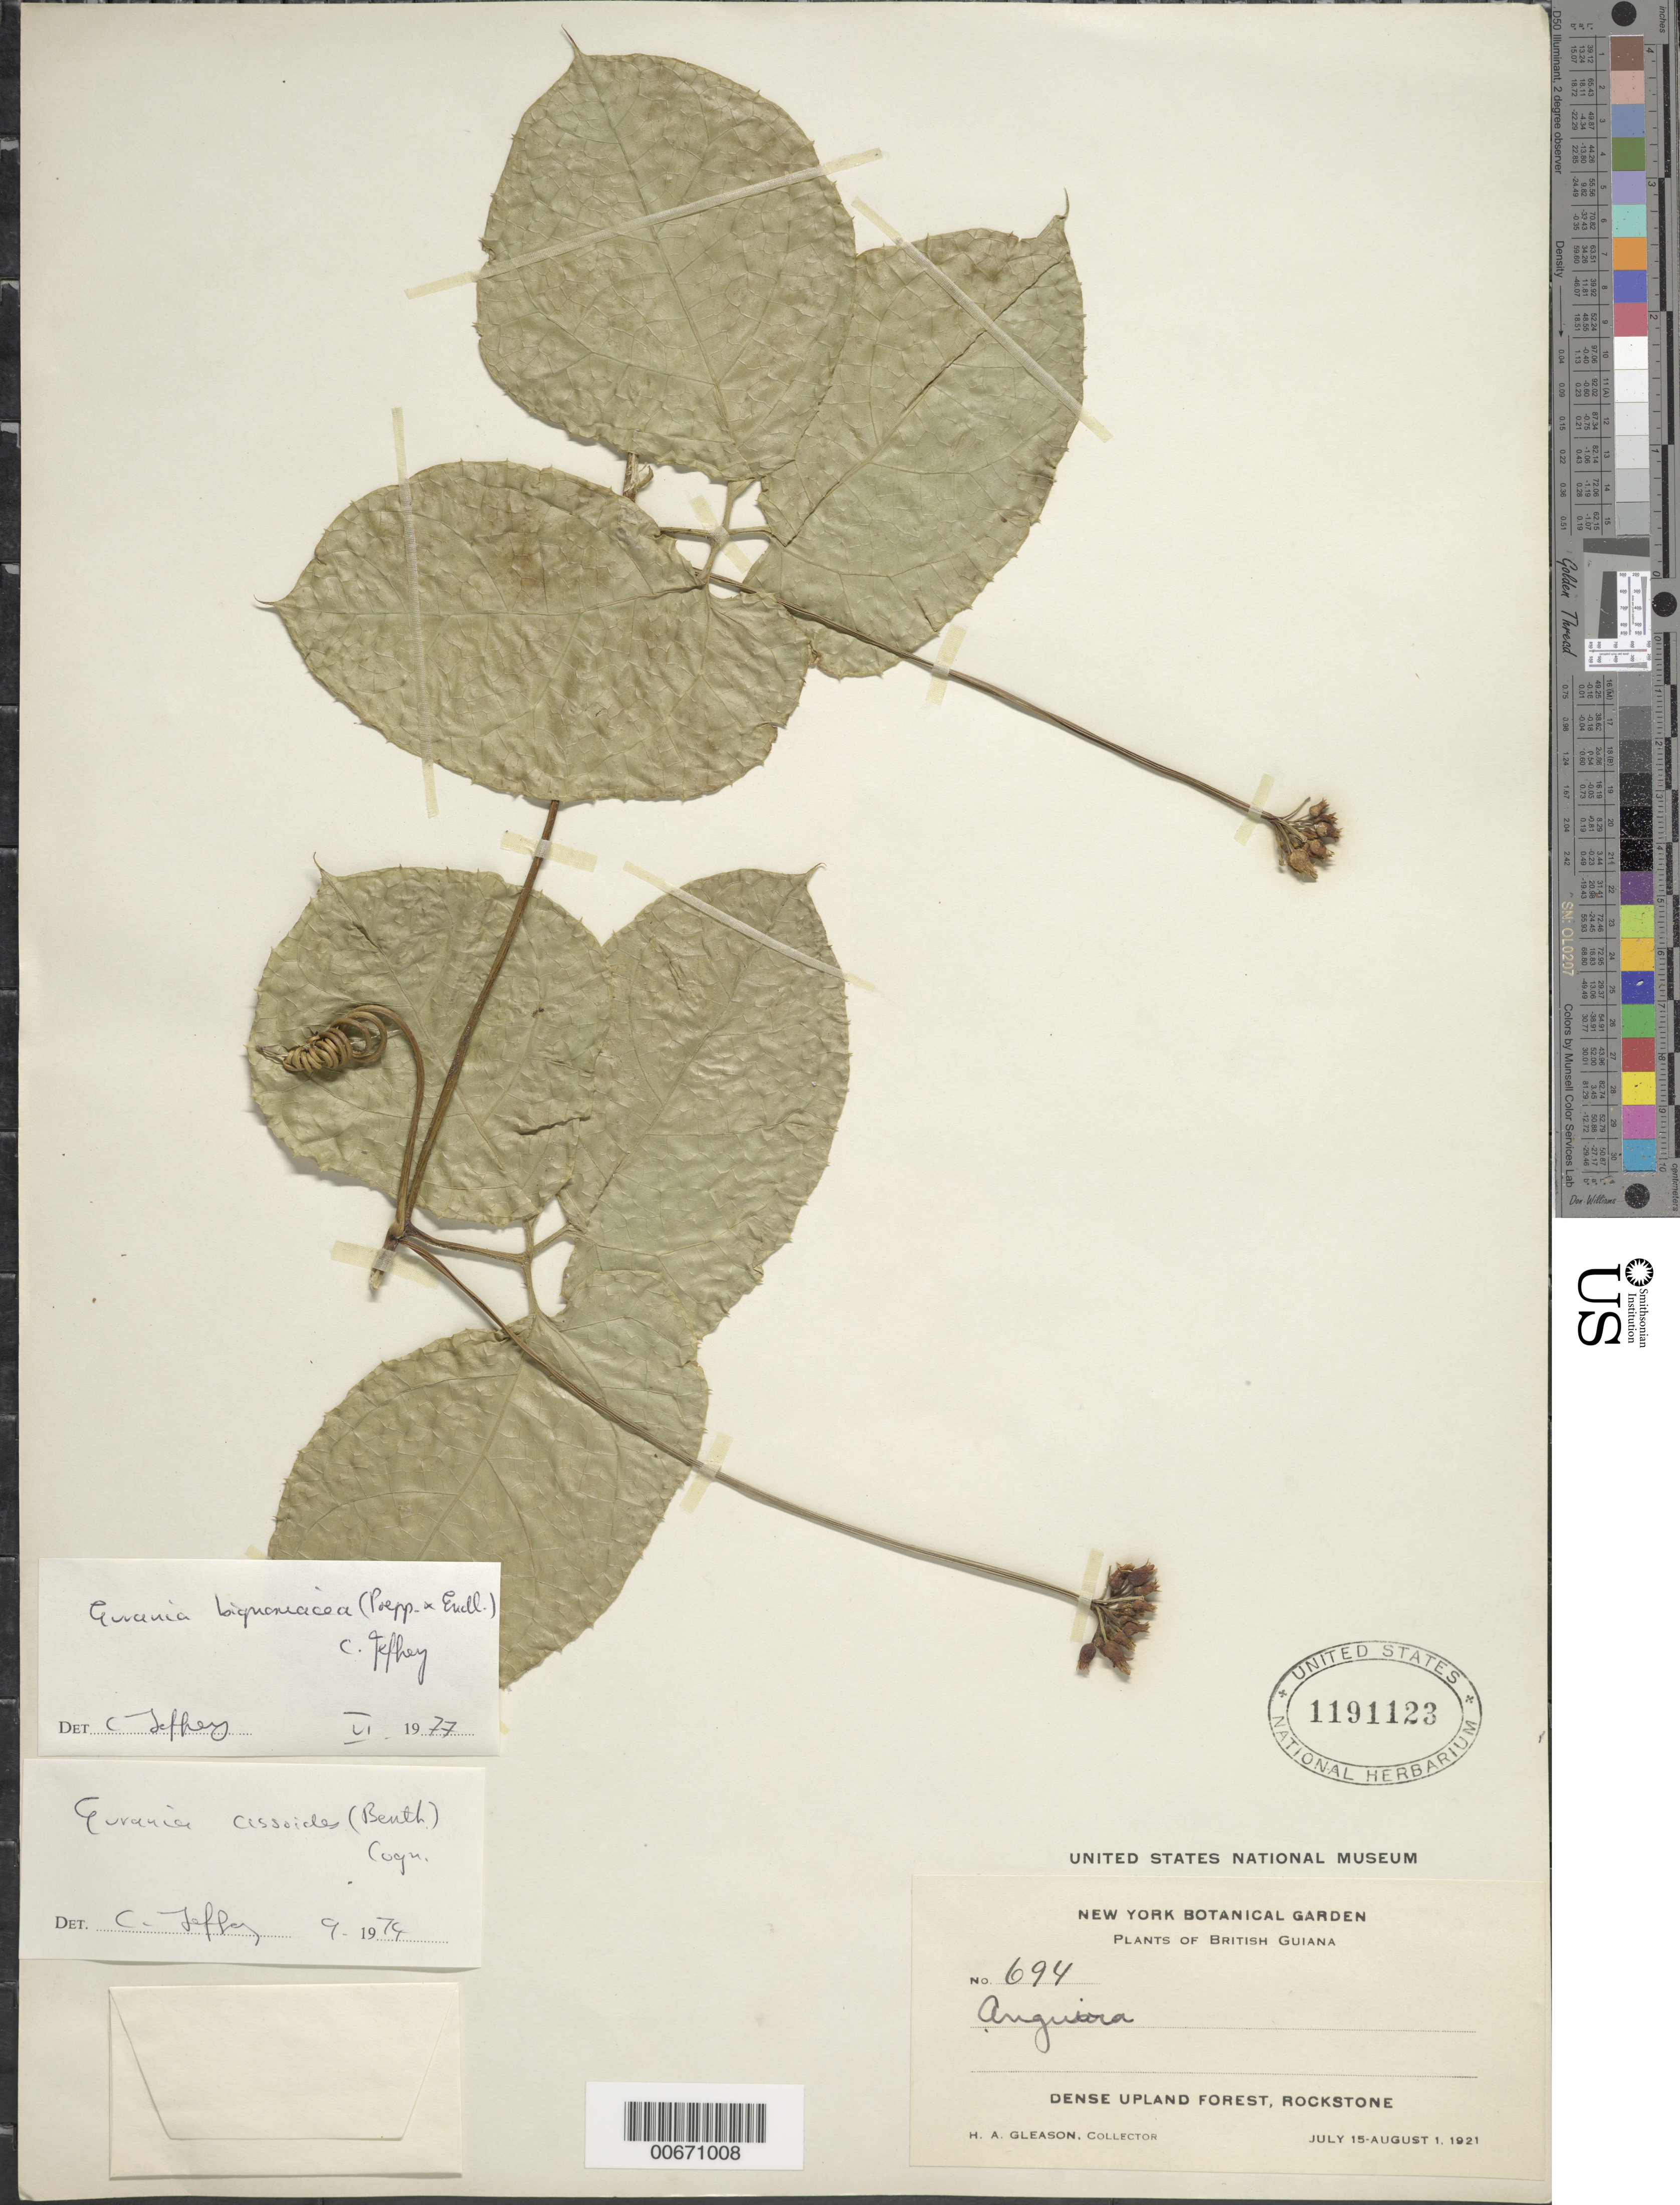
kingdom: Plantae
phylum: Tracheophyta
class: Magnoliopsida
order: Cucurbitales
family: Cucurbitaceae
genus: Gurania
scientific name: Gurania bignoniacea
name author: (Poepp. & Endl.) C. Jeffrey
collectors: H. A. Gleason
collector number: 694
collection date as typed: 15-Jul-21 to 1-Aug-21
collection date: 1921-07-15/1921-08-01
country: Guyana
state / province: U. Demerara-Berbice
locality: Rockstone, in and about the village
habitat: Dense upland forest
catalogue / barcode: US 1191123